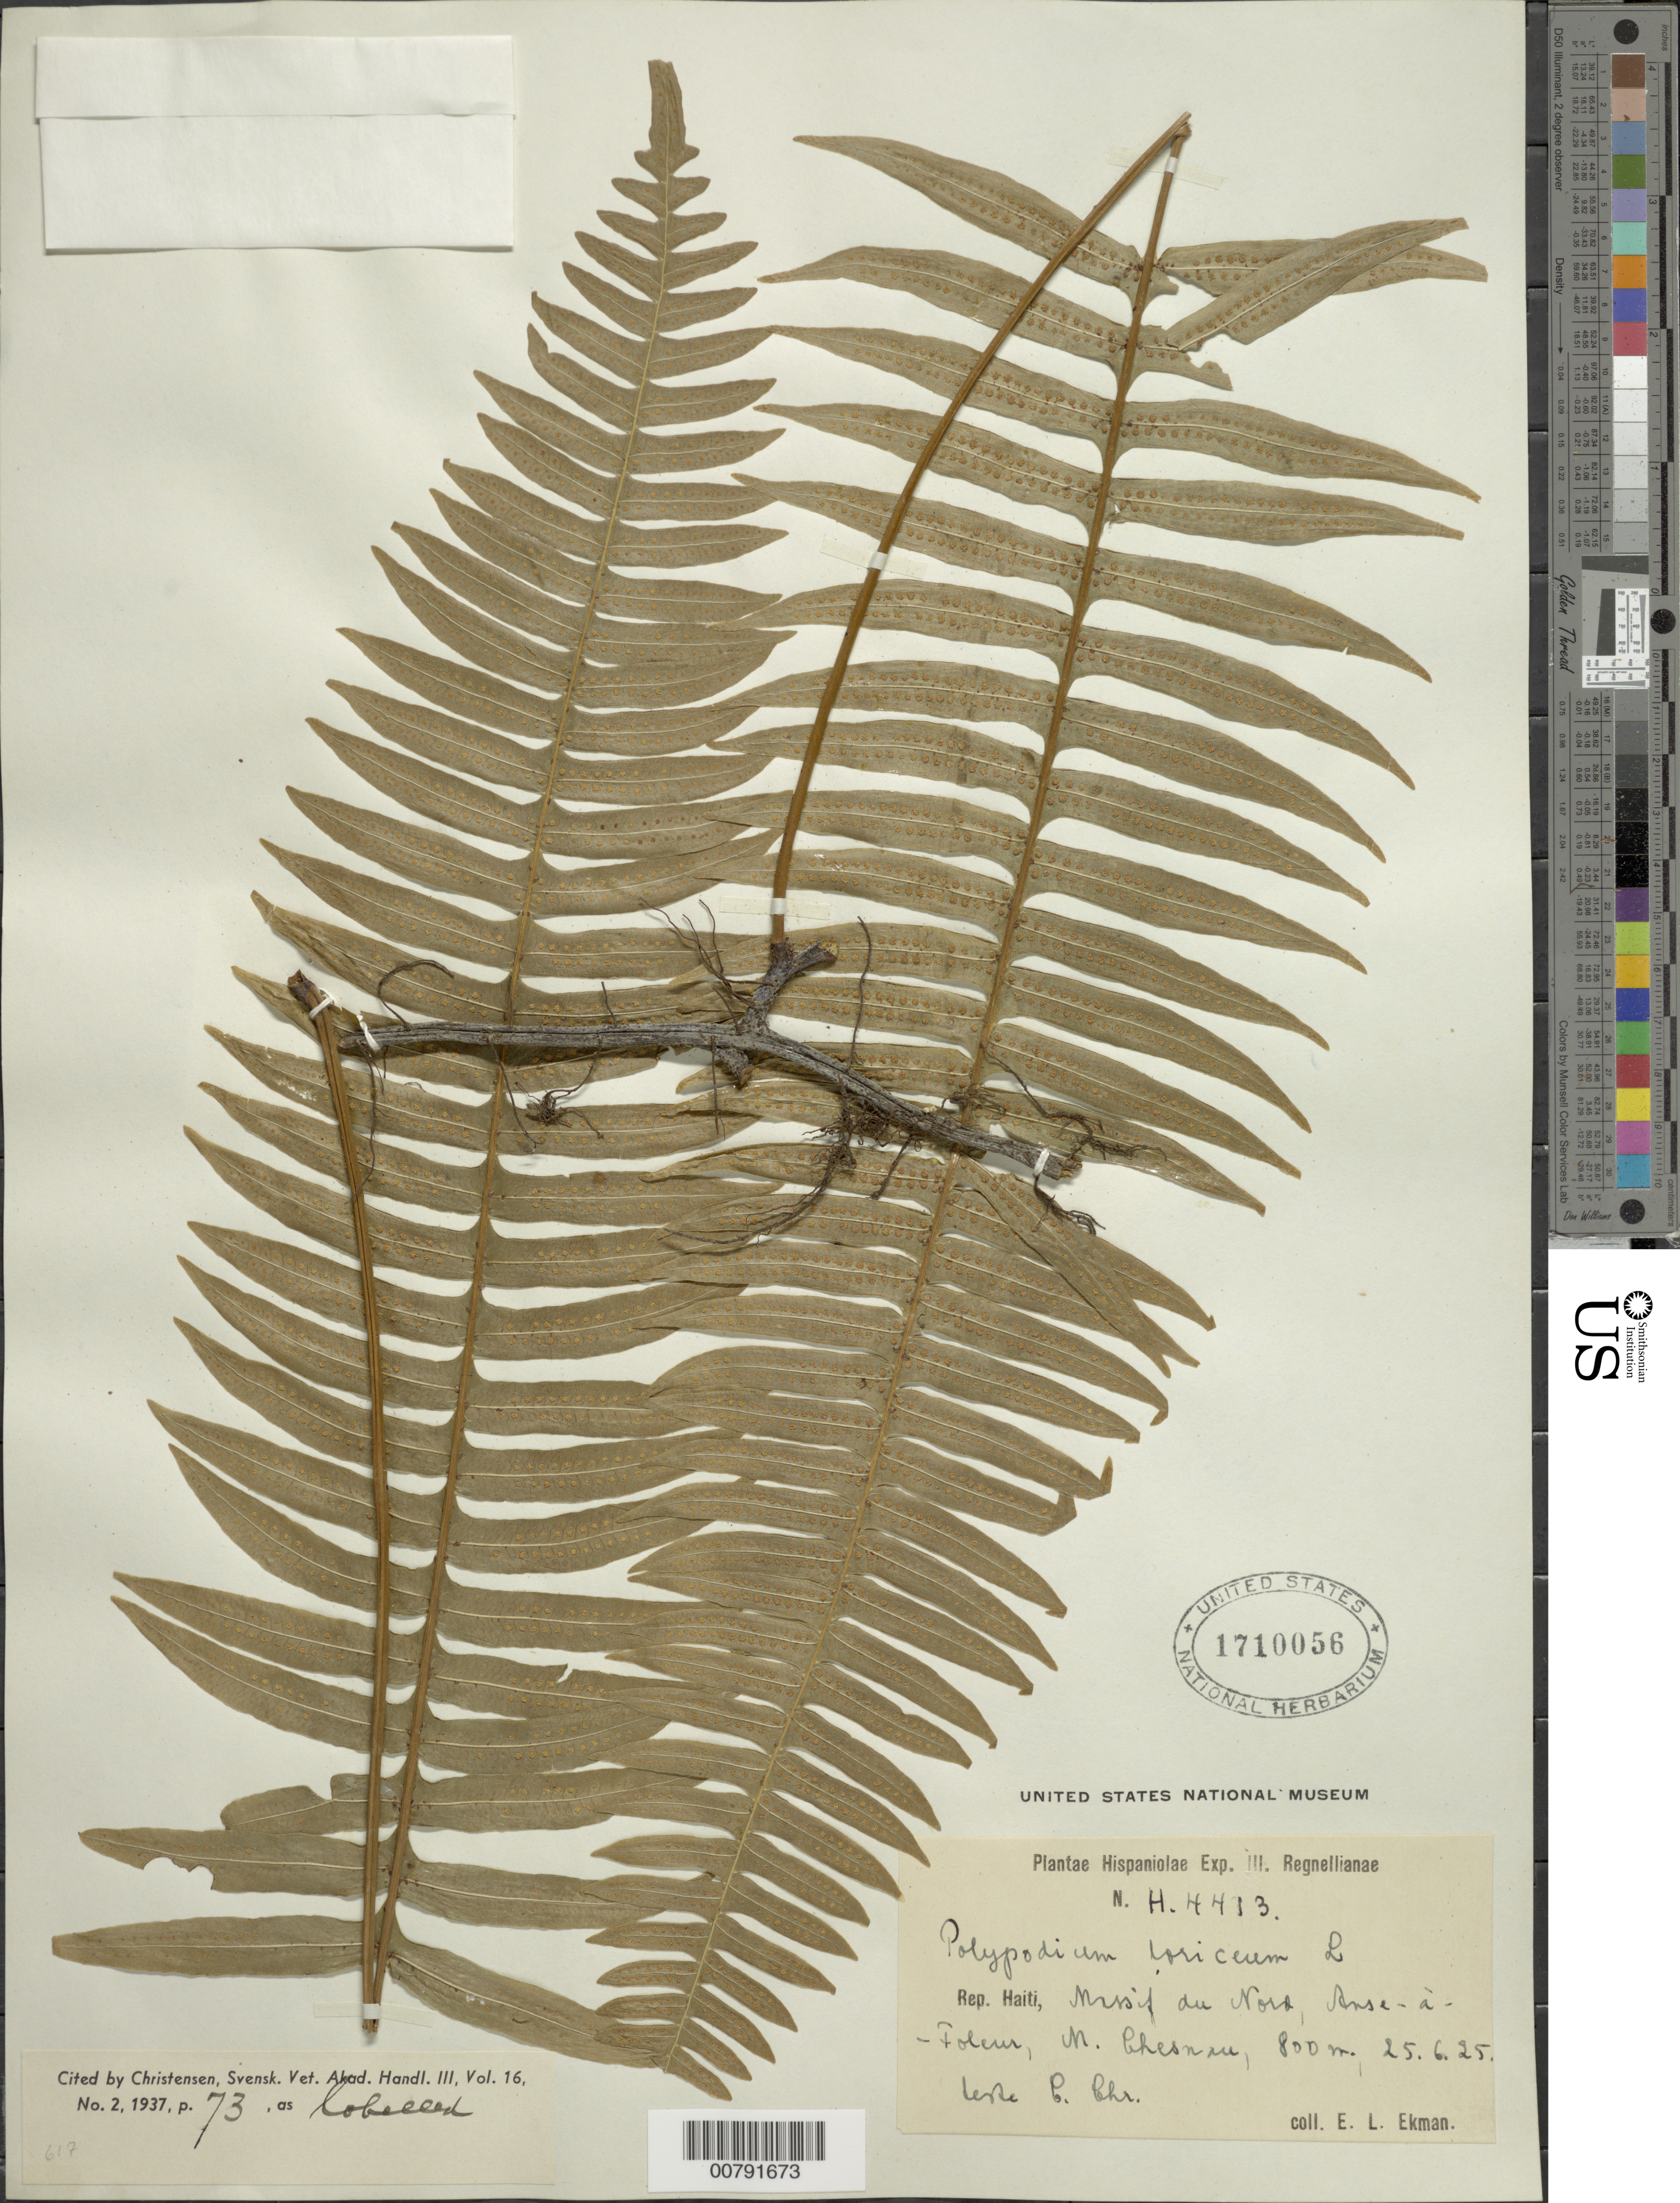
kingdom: Plantae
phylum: Tracheophyta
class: Polypodiopsida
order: Polypodiales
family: Polypodiaceae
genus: Serpocaulon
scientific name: Serpocaulon loriceum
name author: (L.) A.R. Sm.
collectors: E. L. Ekman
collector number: H 4413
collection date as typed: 25 Jun 1925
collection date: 1925-06-25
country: Haiti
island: Hispaniola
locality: Massif du Nord, Anse-à-Foleur, M. Chesnau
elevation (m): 800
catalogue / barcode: US 1710056